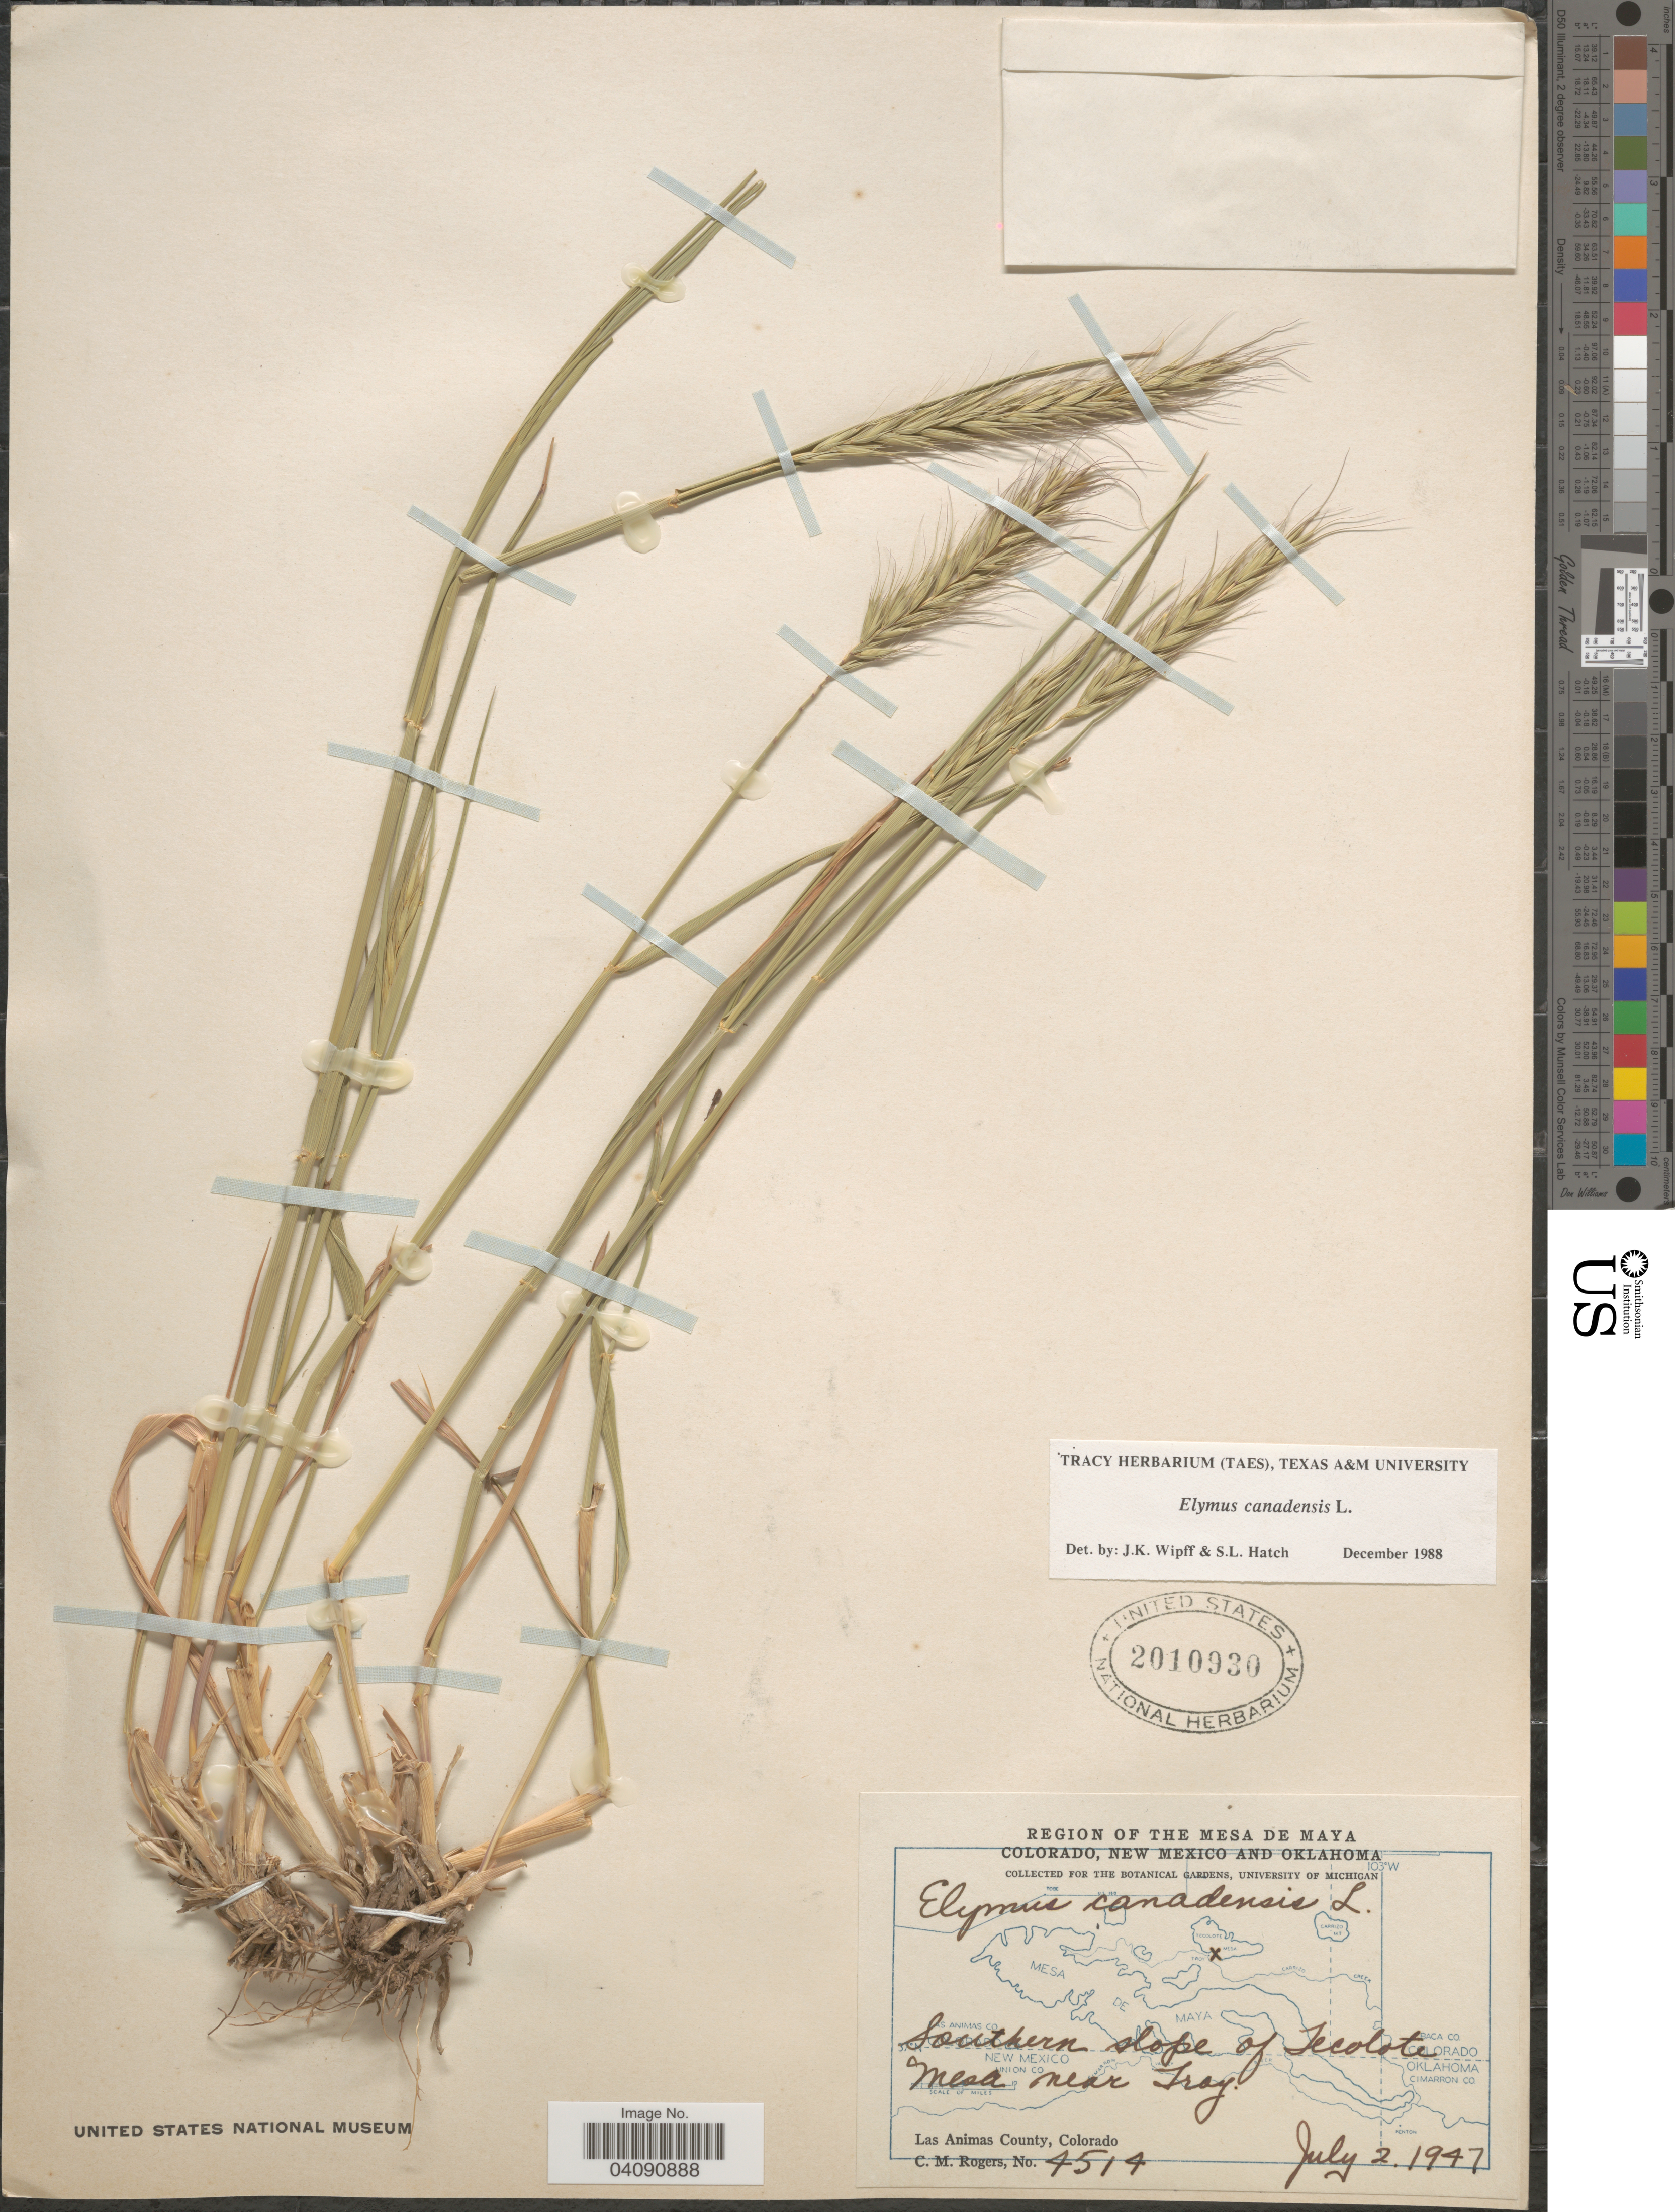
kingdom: Plantae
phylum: Tracheophyta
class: Liliopsida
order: Poales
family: Poaceae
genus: Elymus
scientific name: Elymus canadensis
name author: L.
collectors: C. M. Rogers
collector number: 4514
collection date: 1947-07-02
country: United States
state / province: Colorado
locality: Region of the Mesa de Maya. Southern slope of Tecolote. Mesa near Troy. Las Animas County.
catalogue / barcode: US 2010930